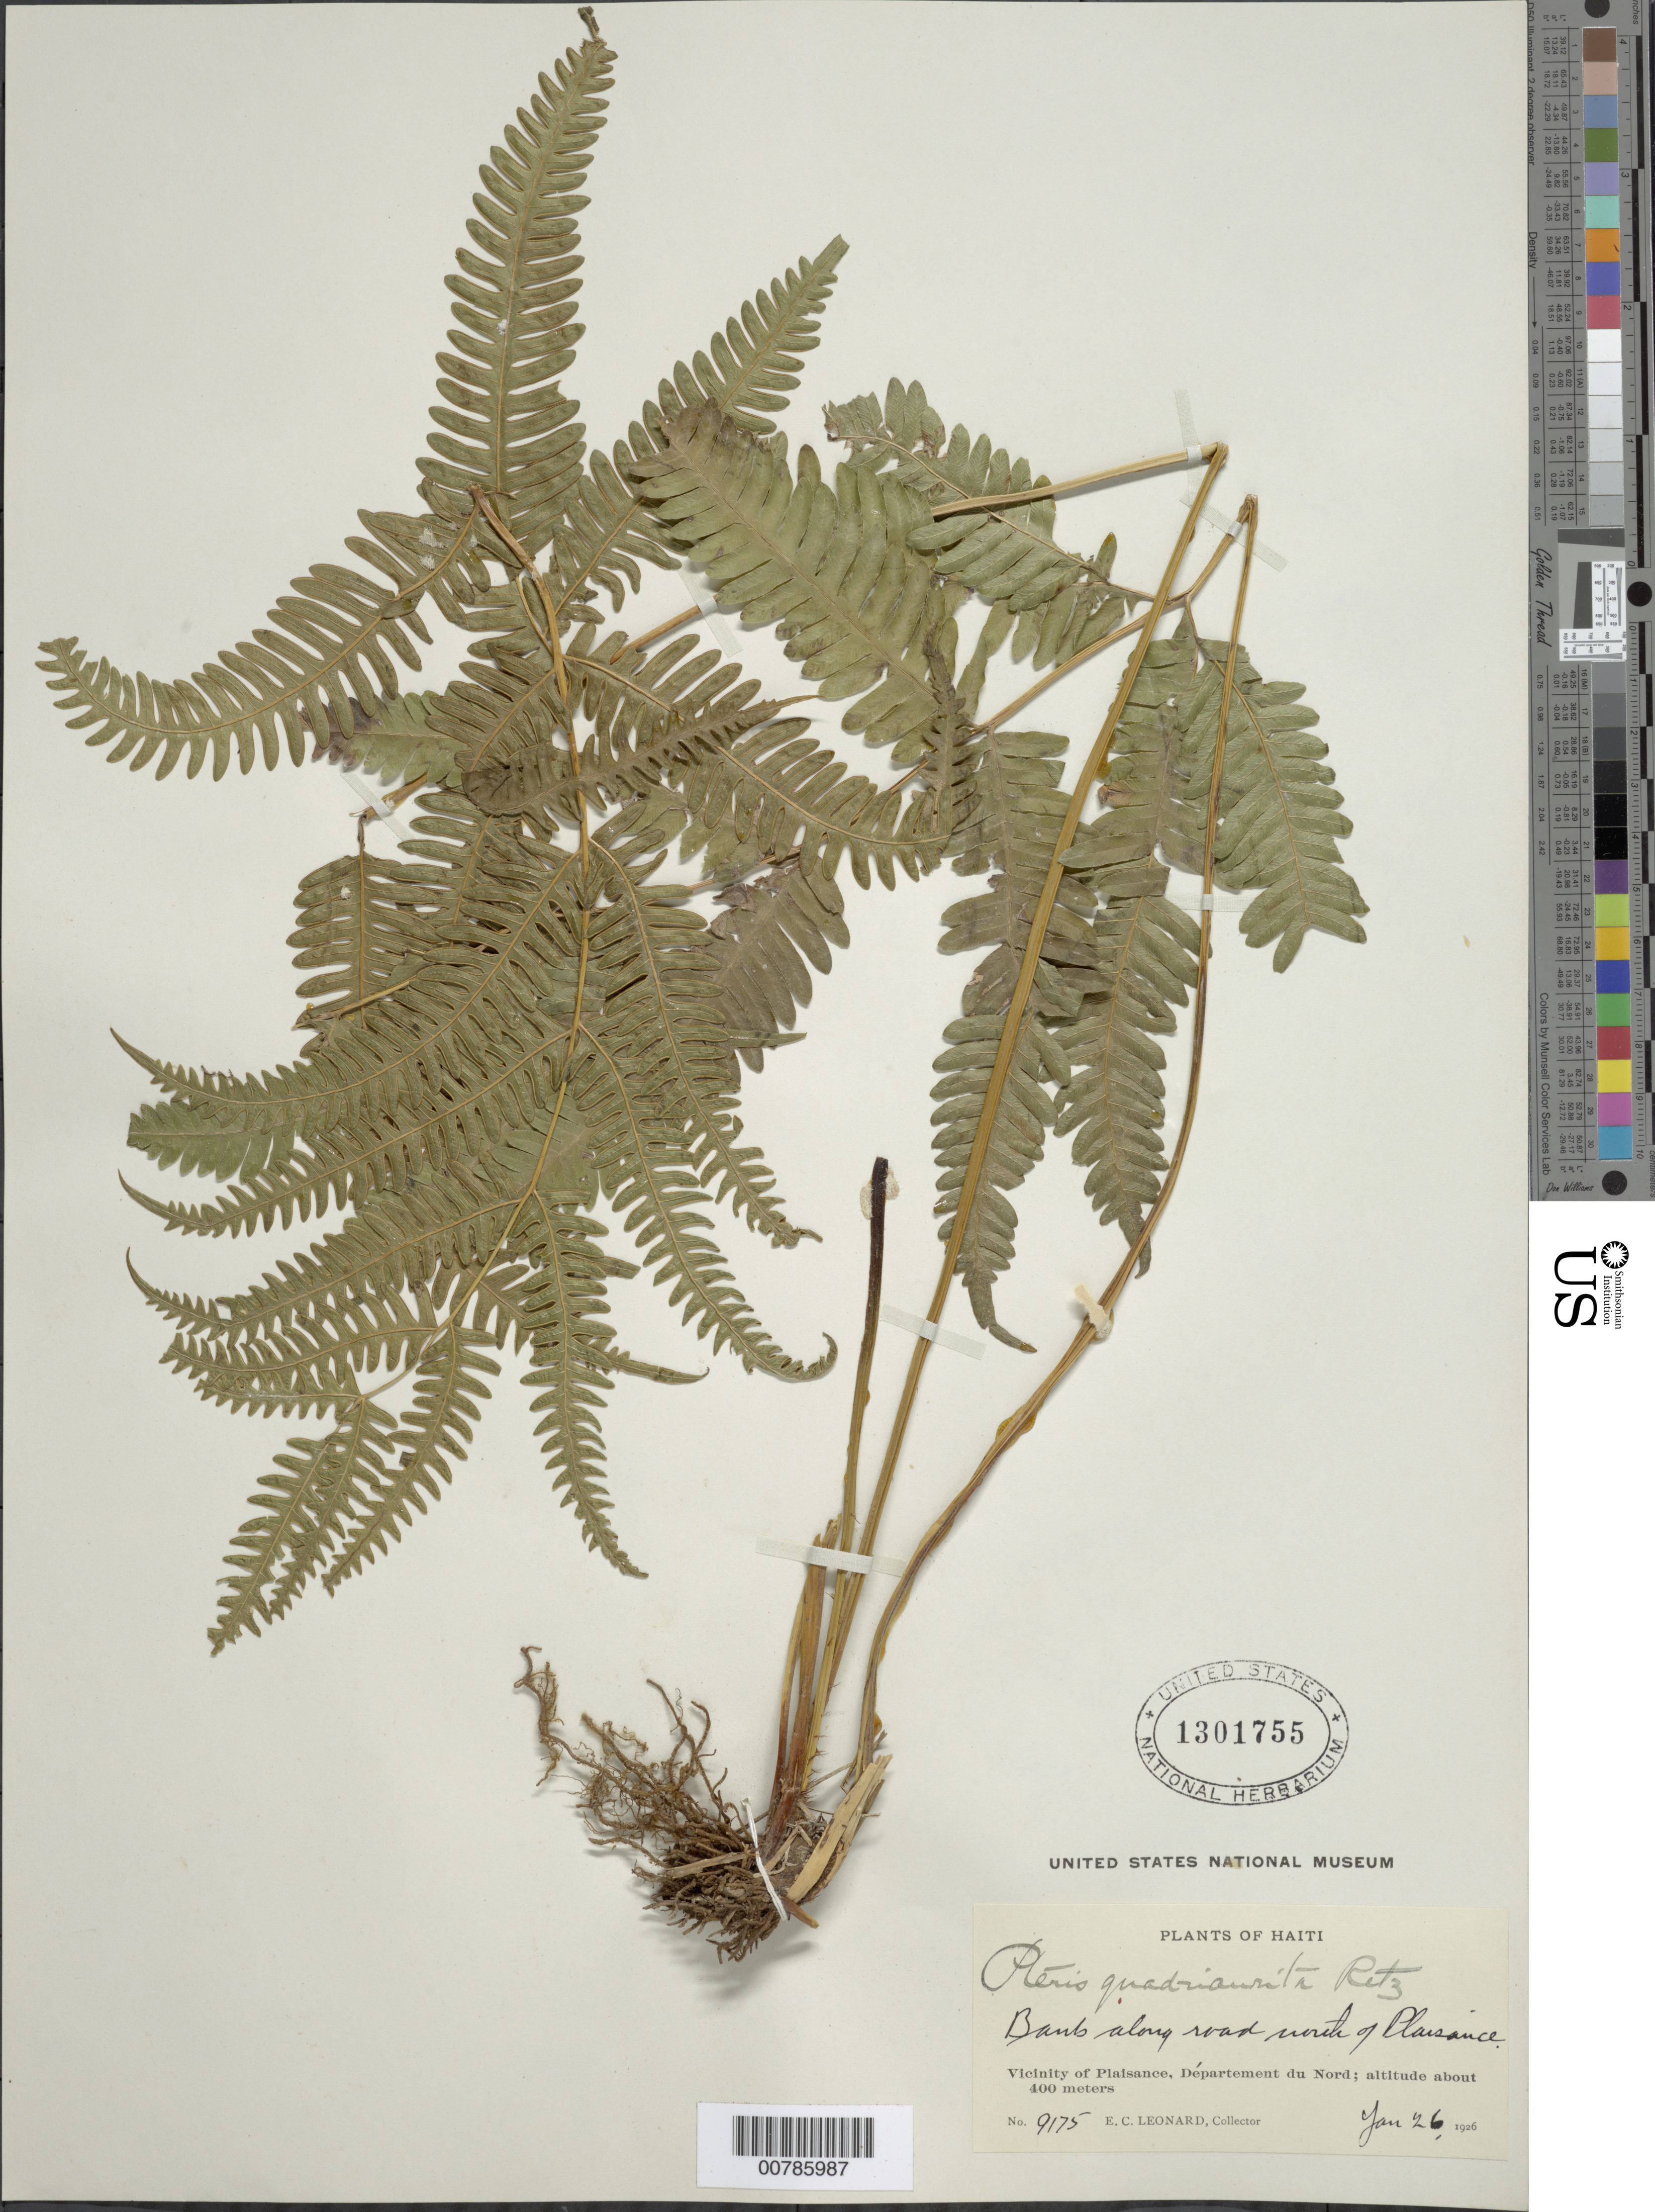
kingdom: Plantae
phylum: Tracheophyta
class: Polypodiopsida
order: Polypodiales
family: Pteridaceae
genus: Pteris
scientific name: Pteris quadriaurita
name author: Retz.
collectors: E. C. Leonard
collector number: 9175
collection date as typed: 26 Jan 1926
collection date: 1926-01-26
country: Haiti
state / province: Nord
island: Hispaniola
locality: Plaisance, N of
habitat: Bank along road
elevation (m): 400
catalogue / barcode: US 1301755